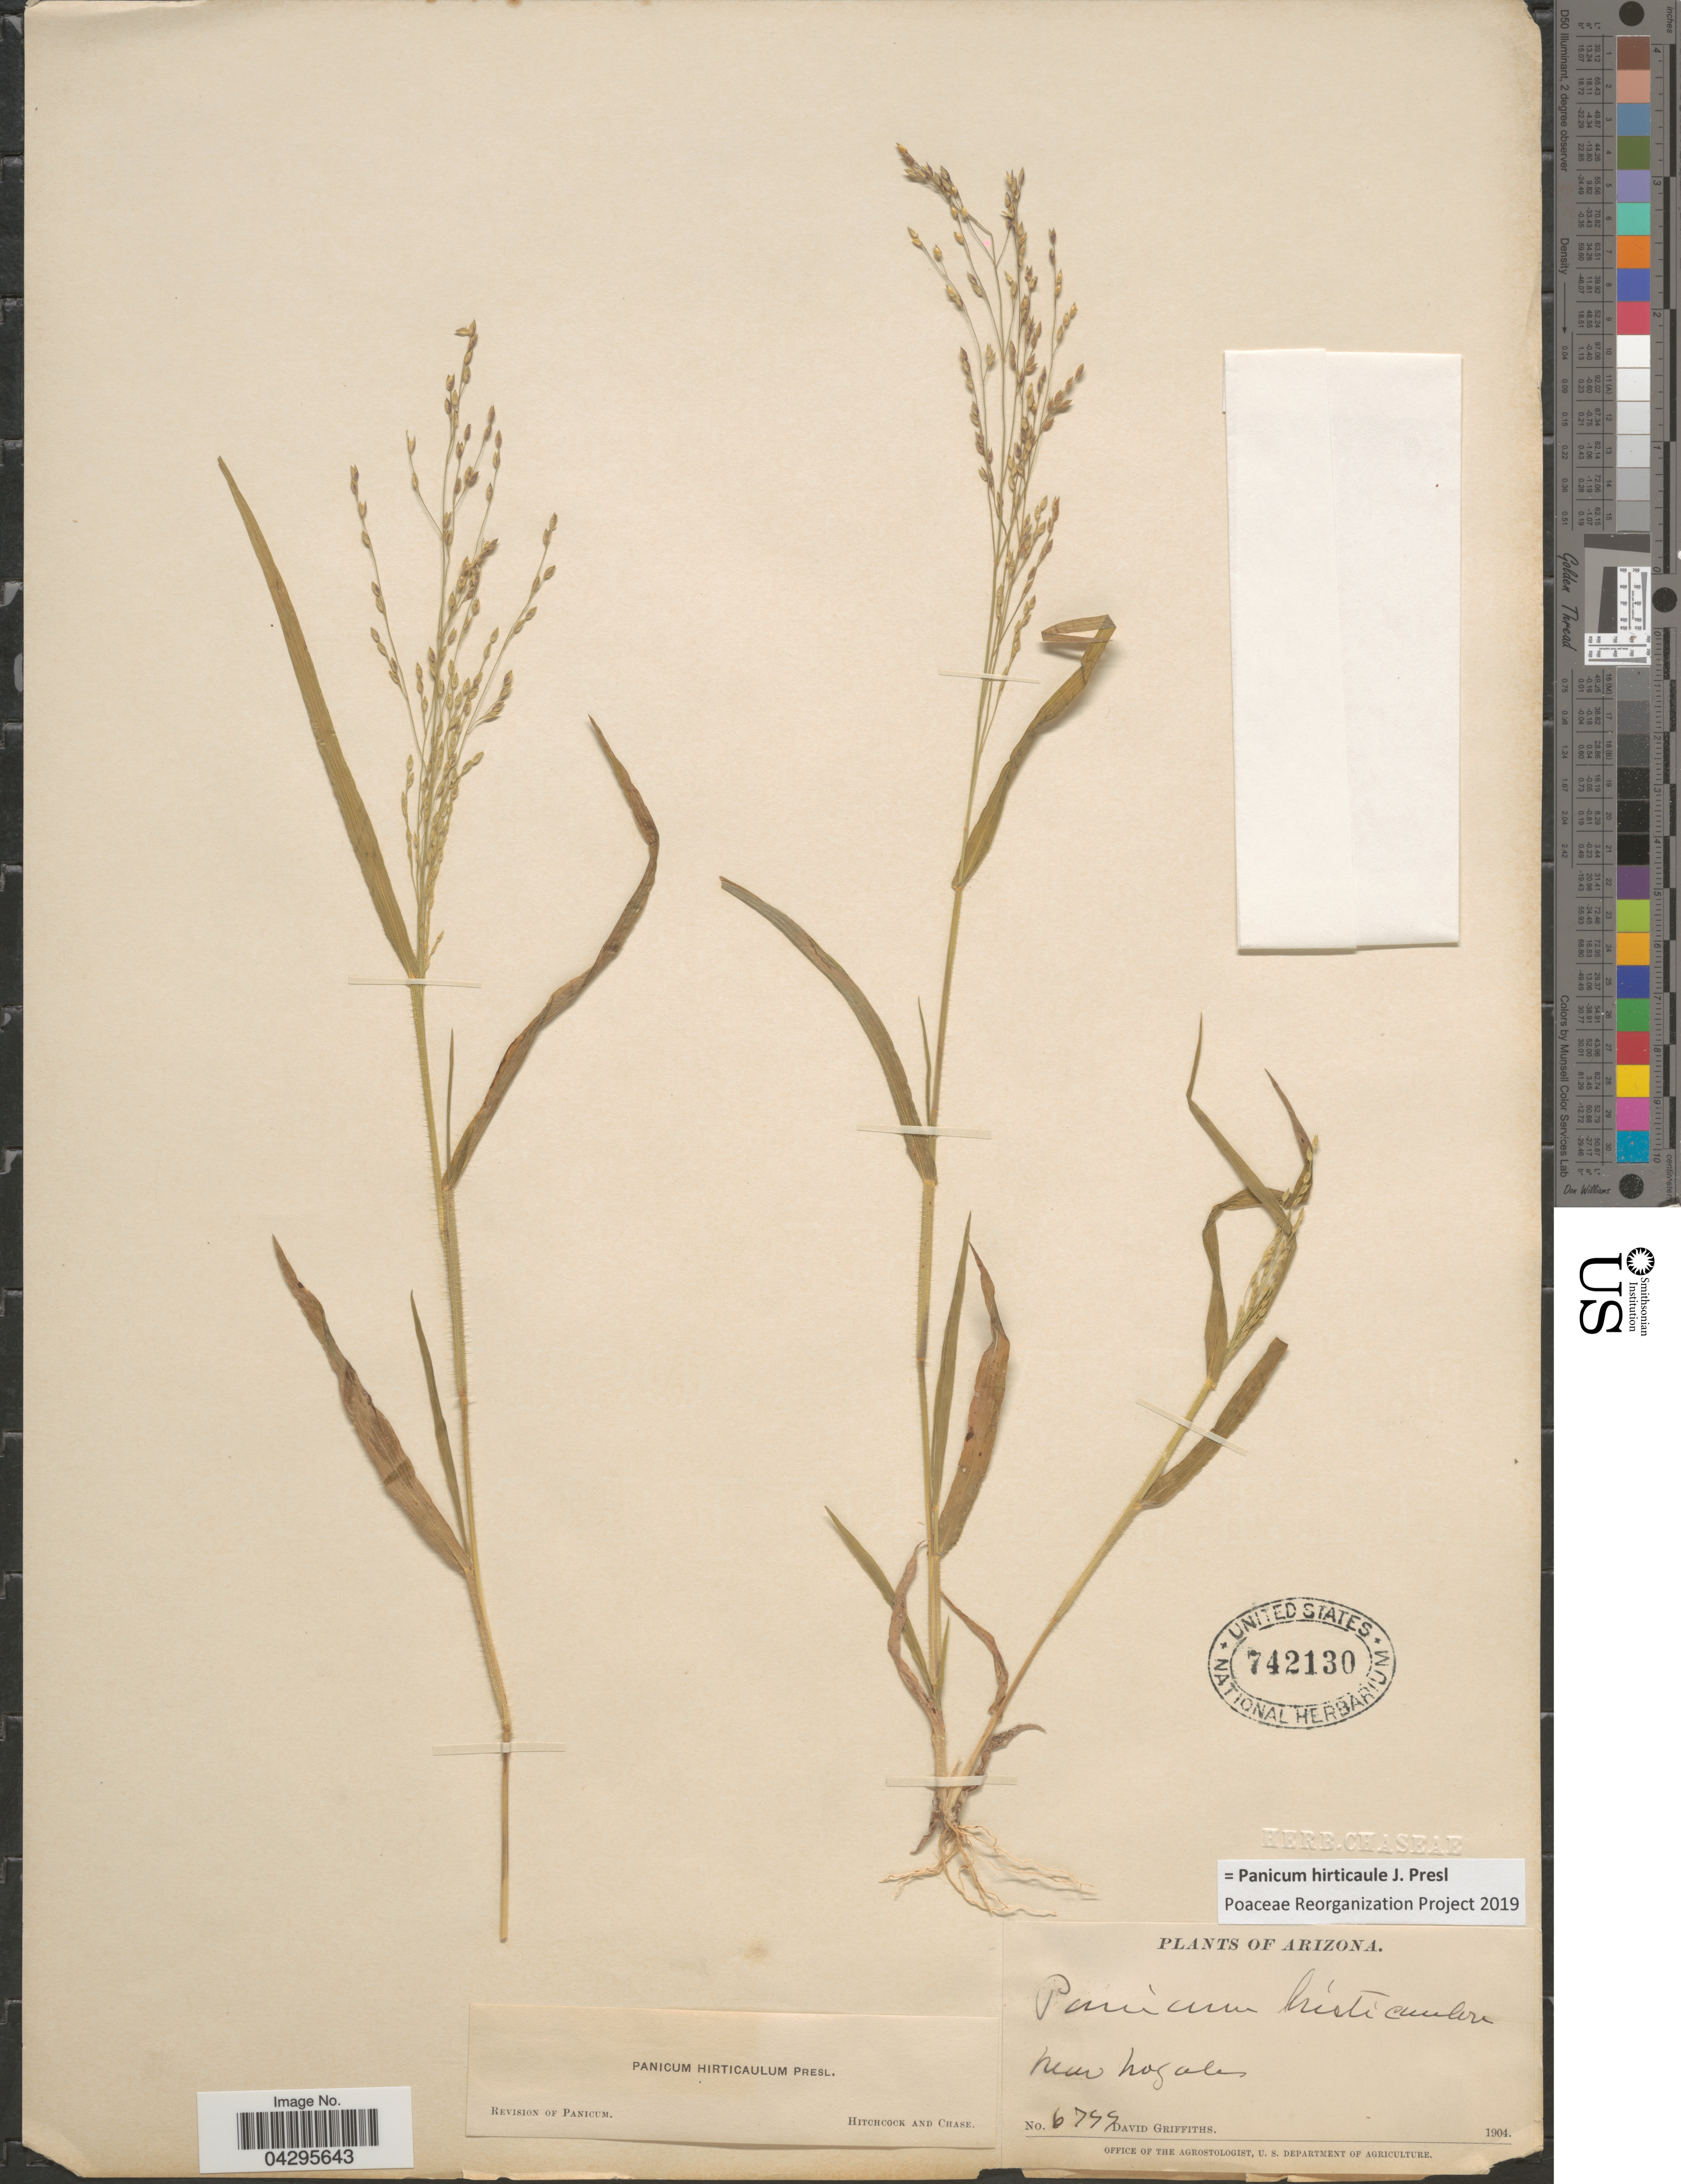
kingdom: Plantae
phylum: Tracheophyta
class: Liliopsida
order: Poales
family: Poaceae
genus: Panicum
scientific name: Panicum hirticaule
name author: J. Presl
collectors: D. Griffiths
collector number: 6777*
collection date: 1904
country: United States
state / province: Arizona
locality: Near Nogales.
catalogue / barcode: US 742130